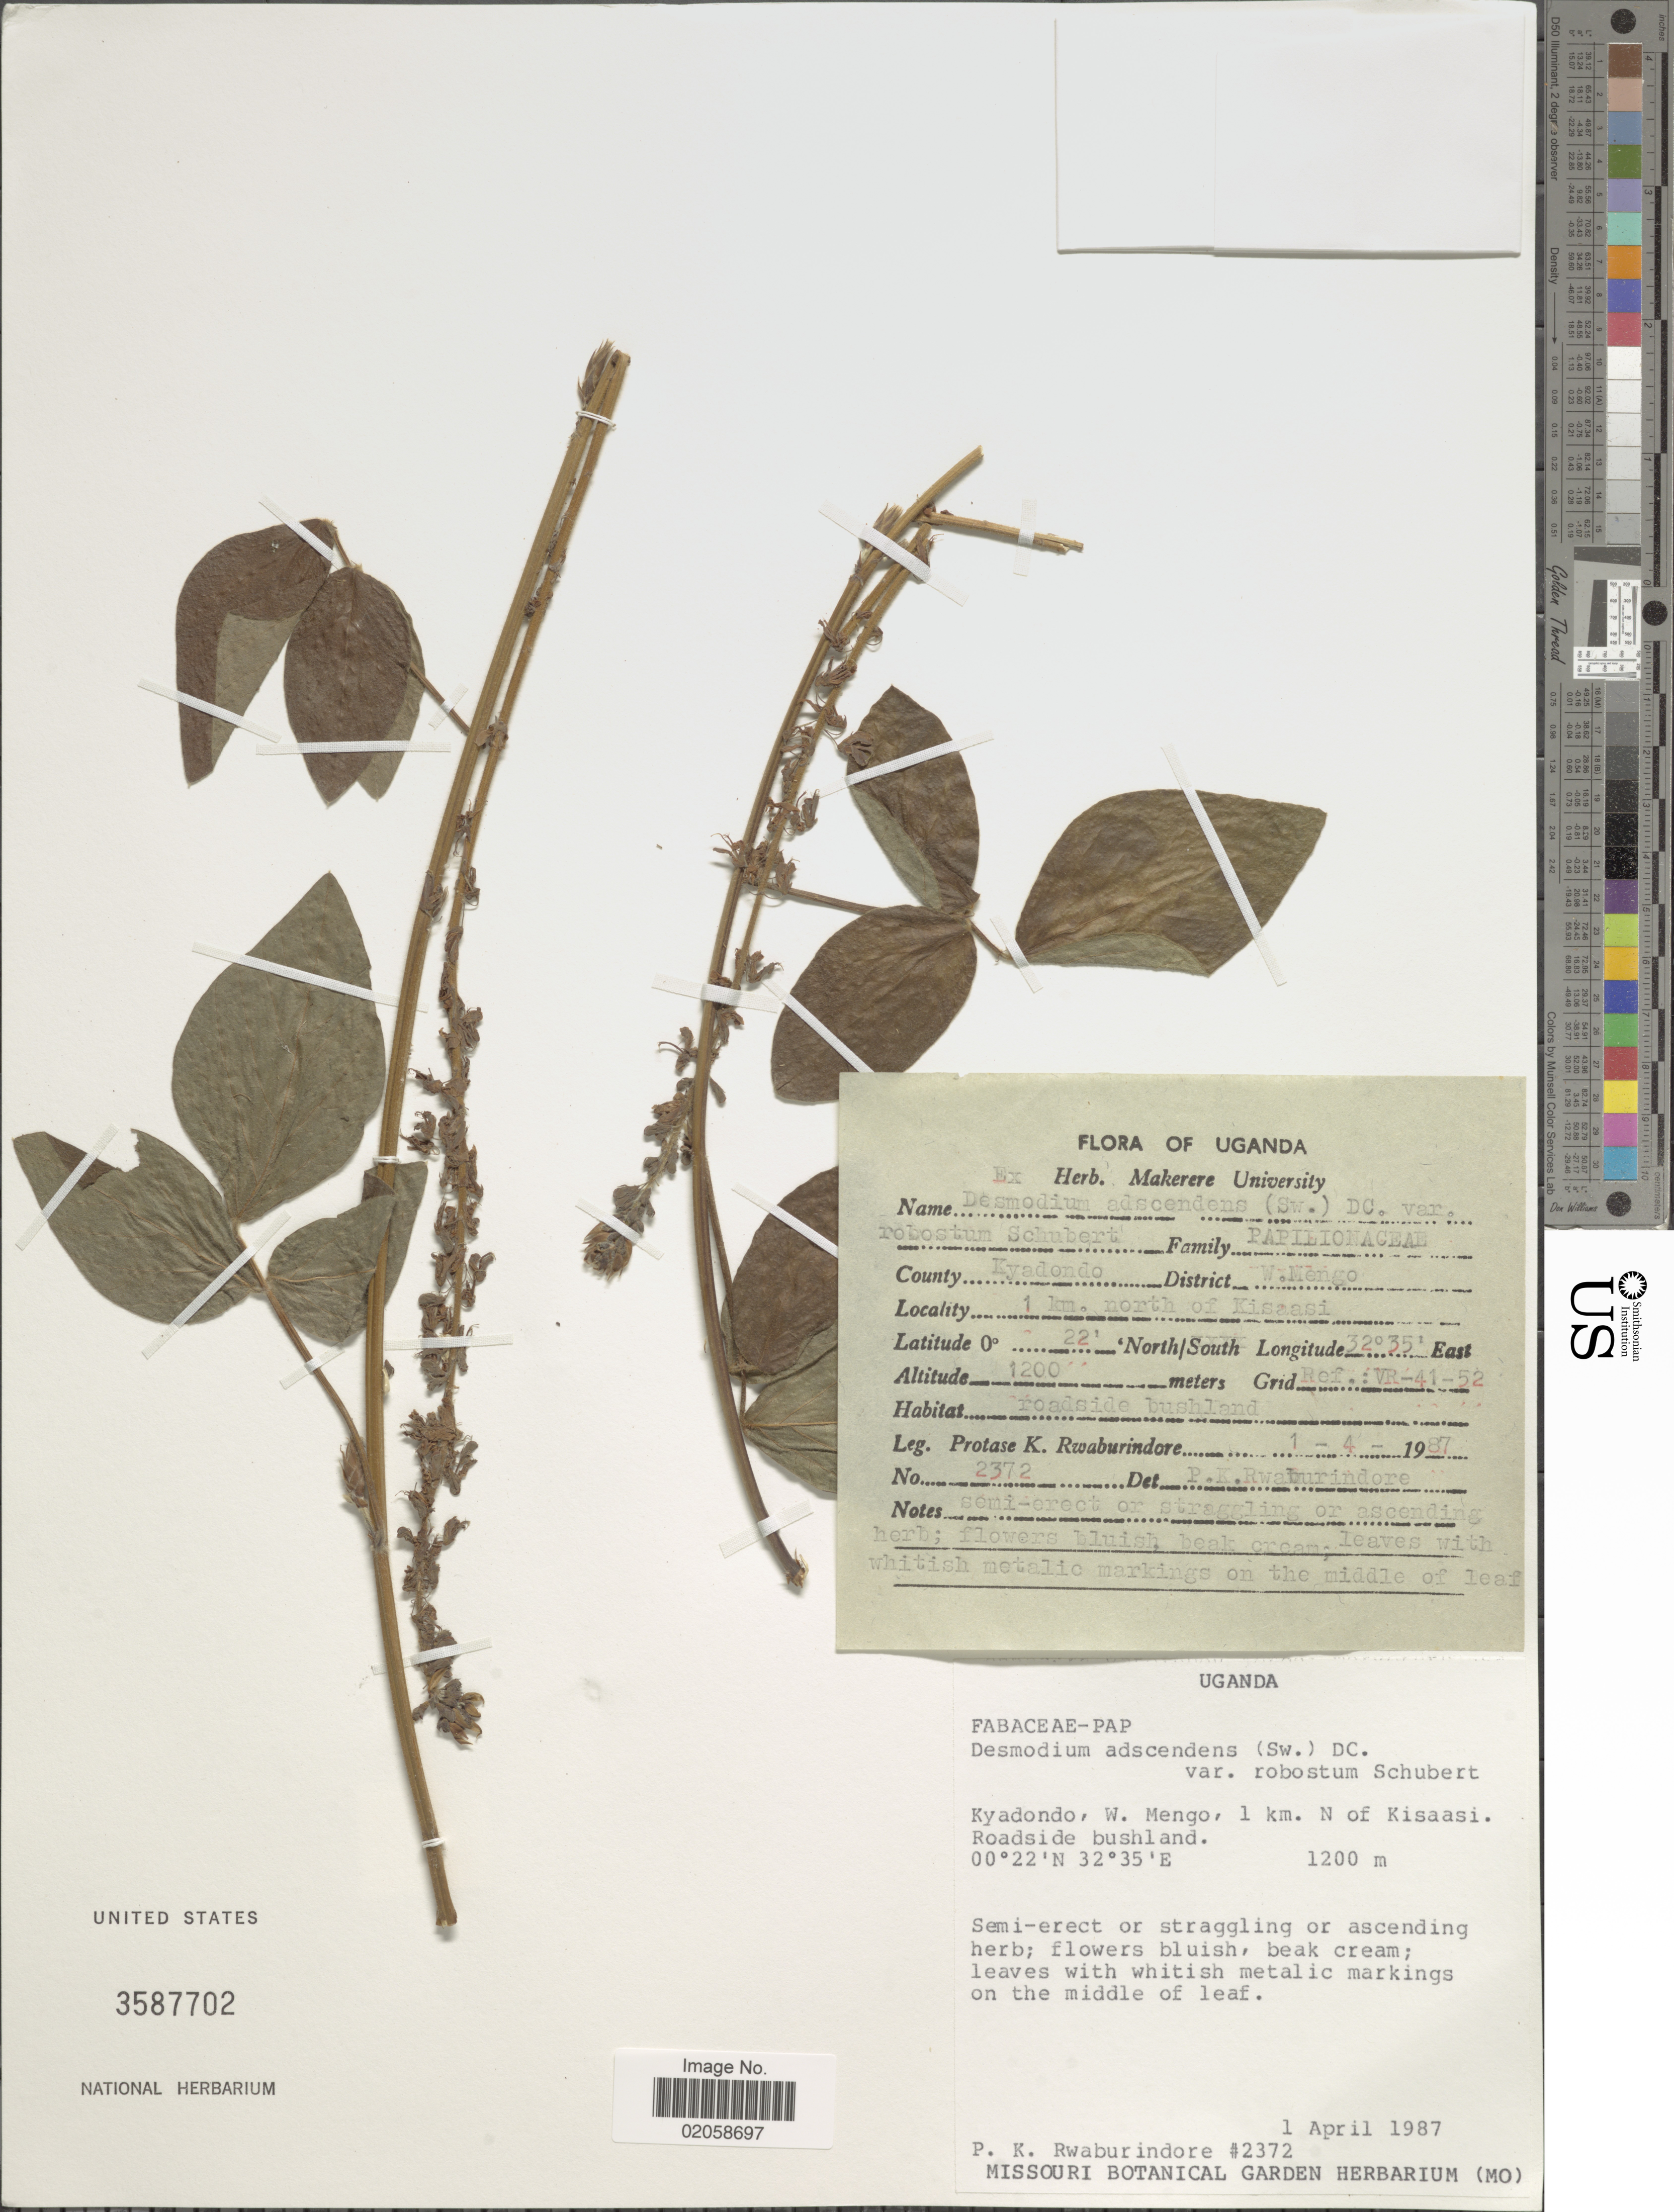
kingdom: Plantae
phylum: Tracheophyta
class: Magnoliopsida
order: Fabales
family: Fabaceae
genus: Grona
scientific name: Grona adscendens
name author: (Sw.) H. Ohashi & K. Ohashi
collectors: P. Rwaburindore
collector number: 2372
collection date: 1987-04-01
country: Uganda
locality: County Kyadondo, District W. Mengo, 1 km north of Kisaasi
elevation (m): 1200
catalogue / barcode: US 3587702